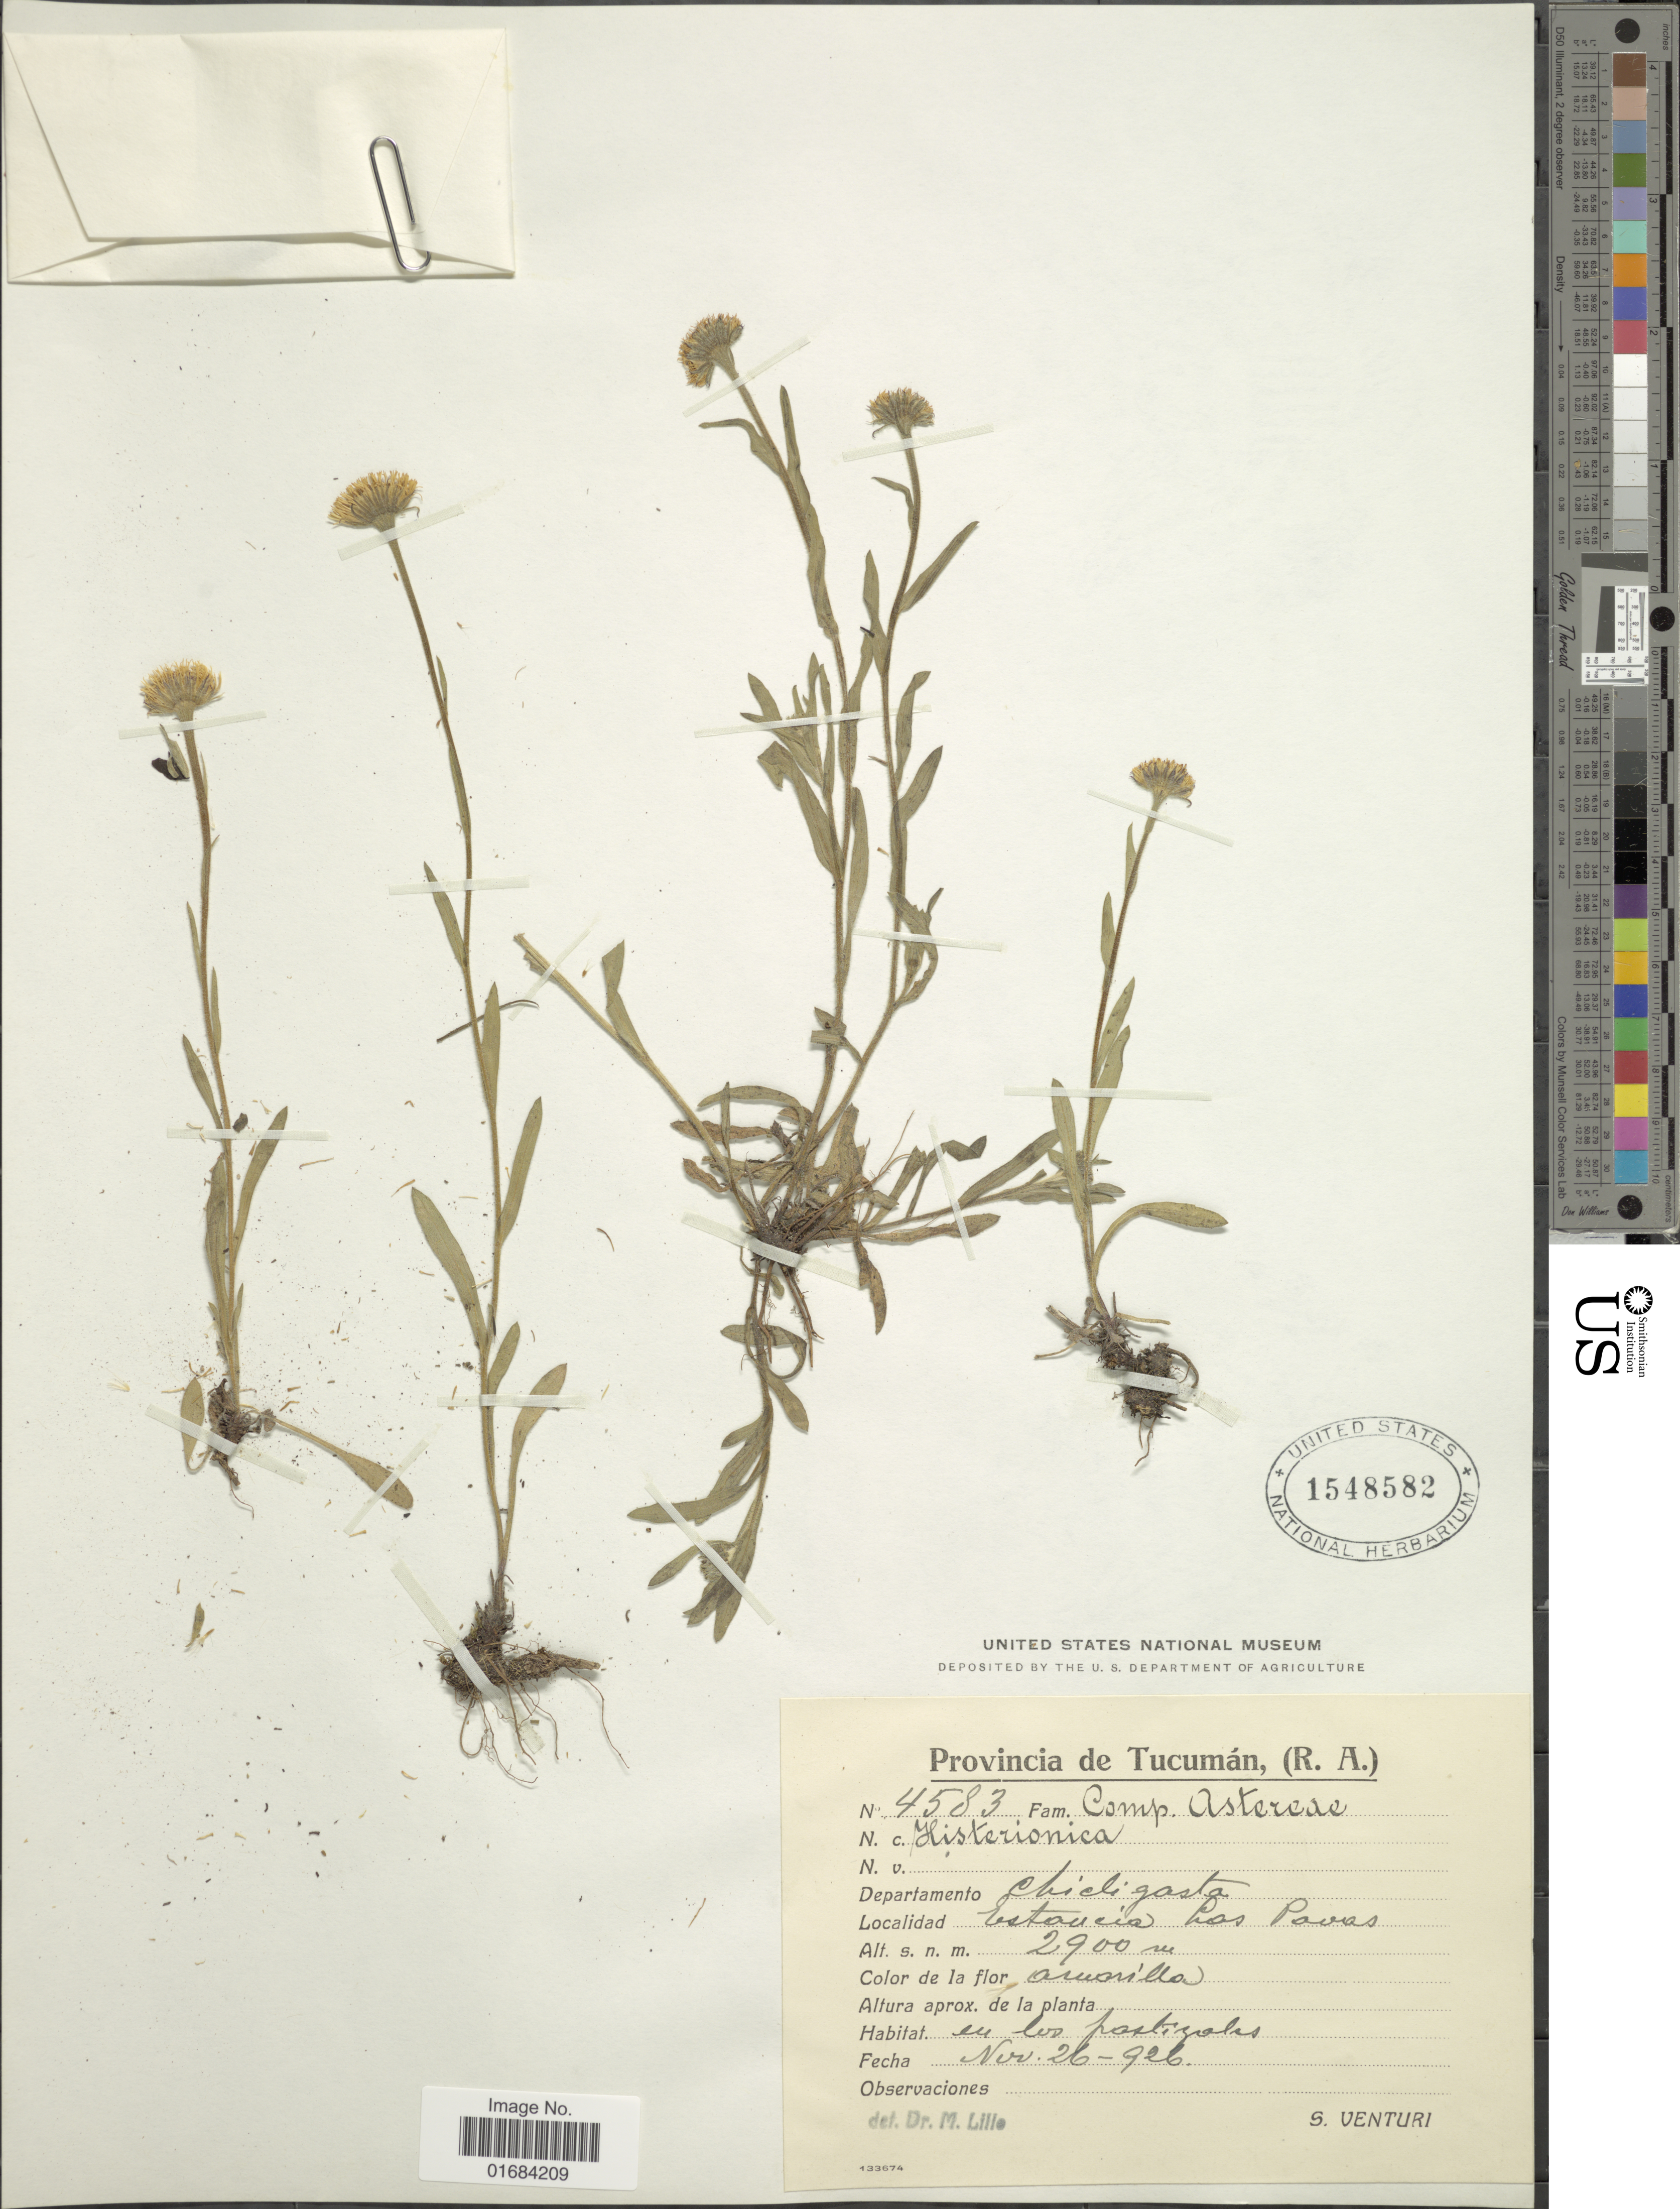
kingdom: Plantae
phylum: Tracheophyta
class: Magnoliopsida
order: Asterales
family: Asteraceae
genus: Hysterionica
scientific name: Hysterionica sp.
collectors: S. Venturi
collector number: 4583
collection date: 1926-11-26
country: Argentina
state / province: Tucuman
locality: (R.A.), Departamento Chicligasta, Estancia Las Pavas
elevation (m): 2900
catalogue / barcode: US 1548582